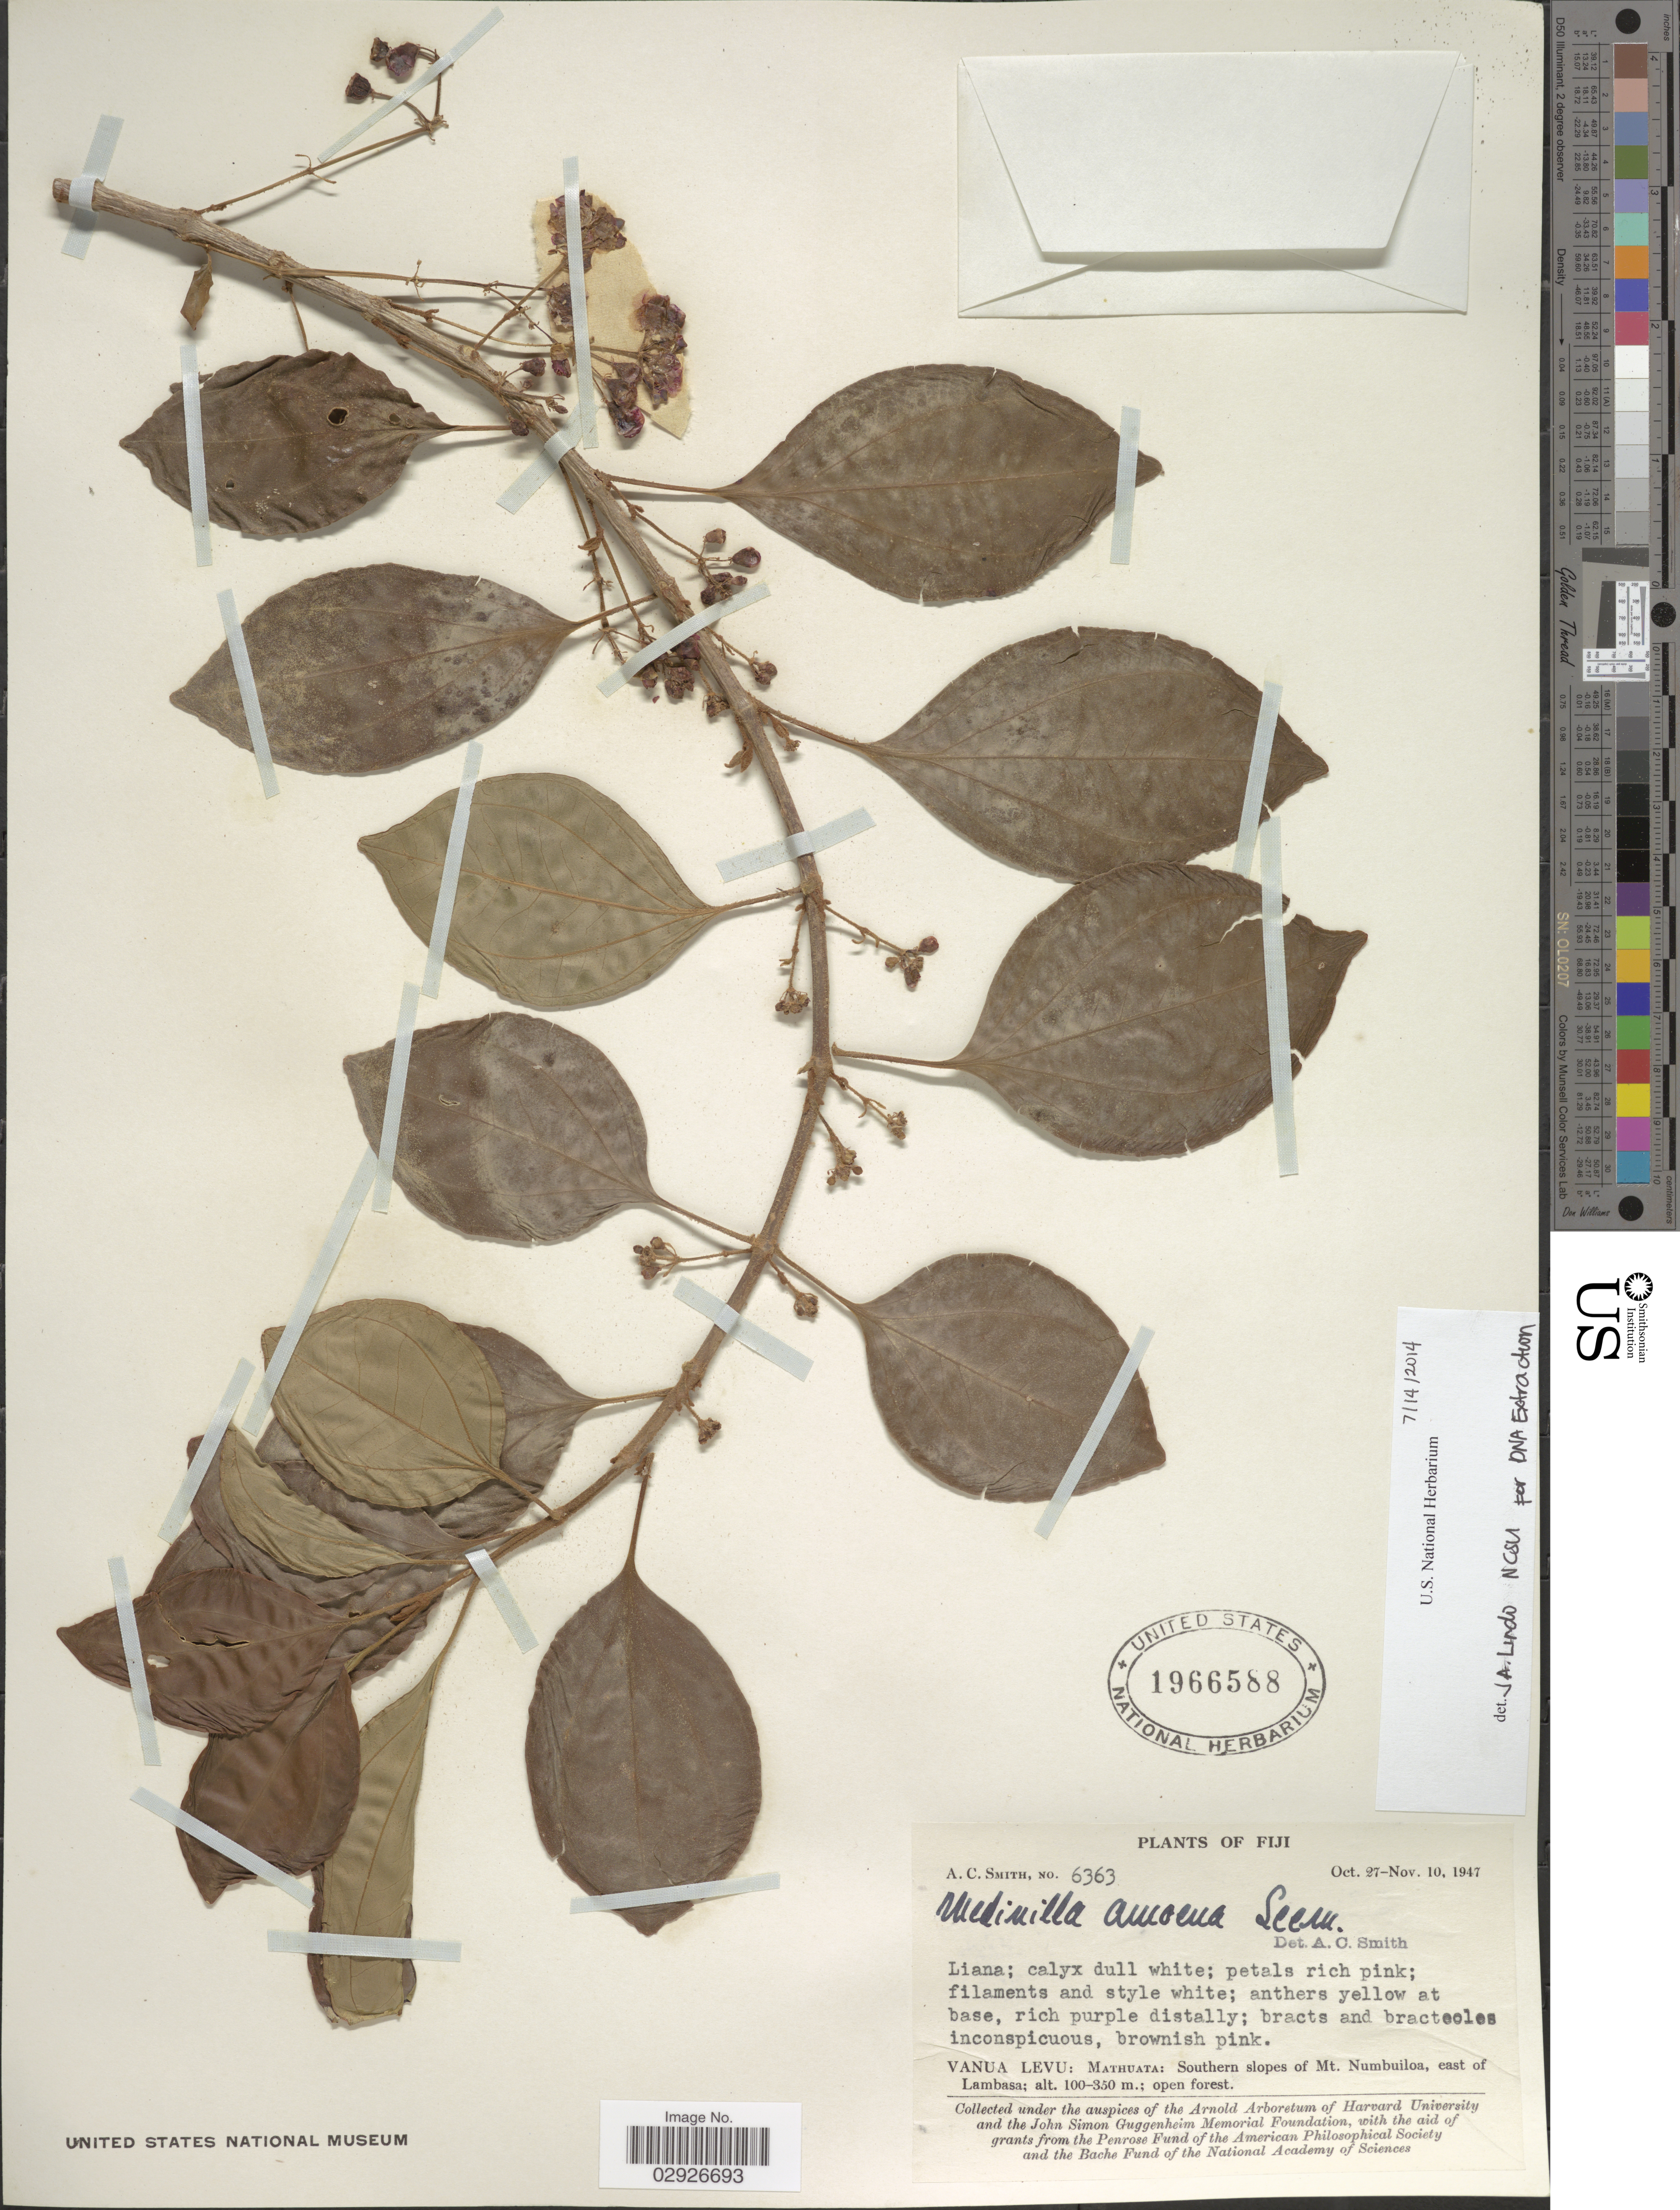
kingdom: Plantae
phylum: Tracheophyta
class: Magnoliopsida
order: Myrtales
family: Melastomataceae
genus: Medinilla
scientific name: Medinilla amoena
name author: Seem.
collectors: A. C. Smith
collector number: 6363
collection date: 1947-10-27/1947-11-10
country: Fiji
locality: Vanua Levu: Mathuata: Southern slopes of Mt. Numbuiloa, east of Lambasa.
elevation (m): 100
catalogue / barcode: US 1966588